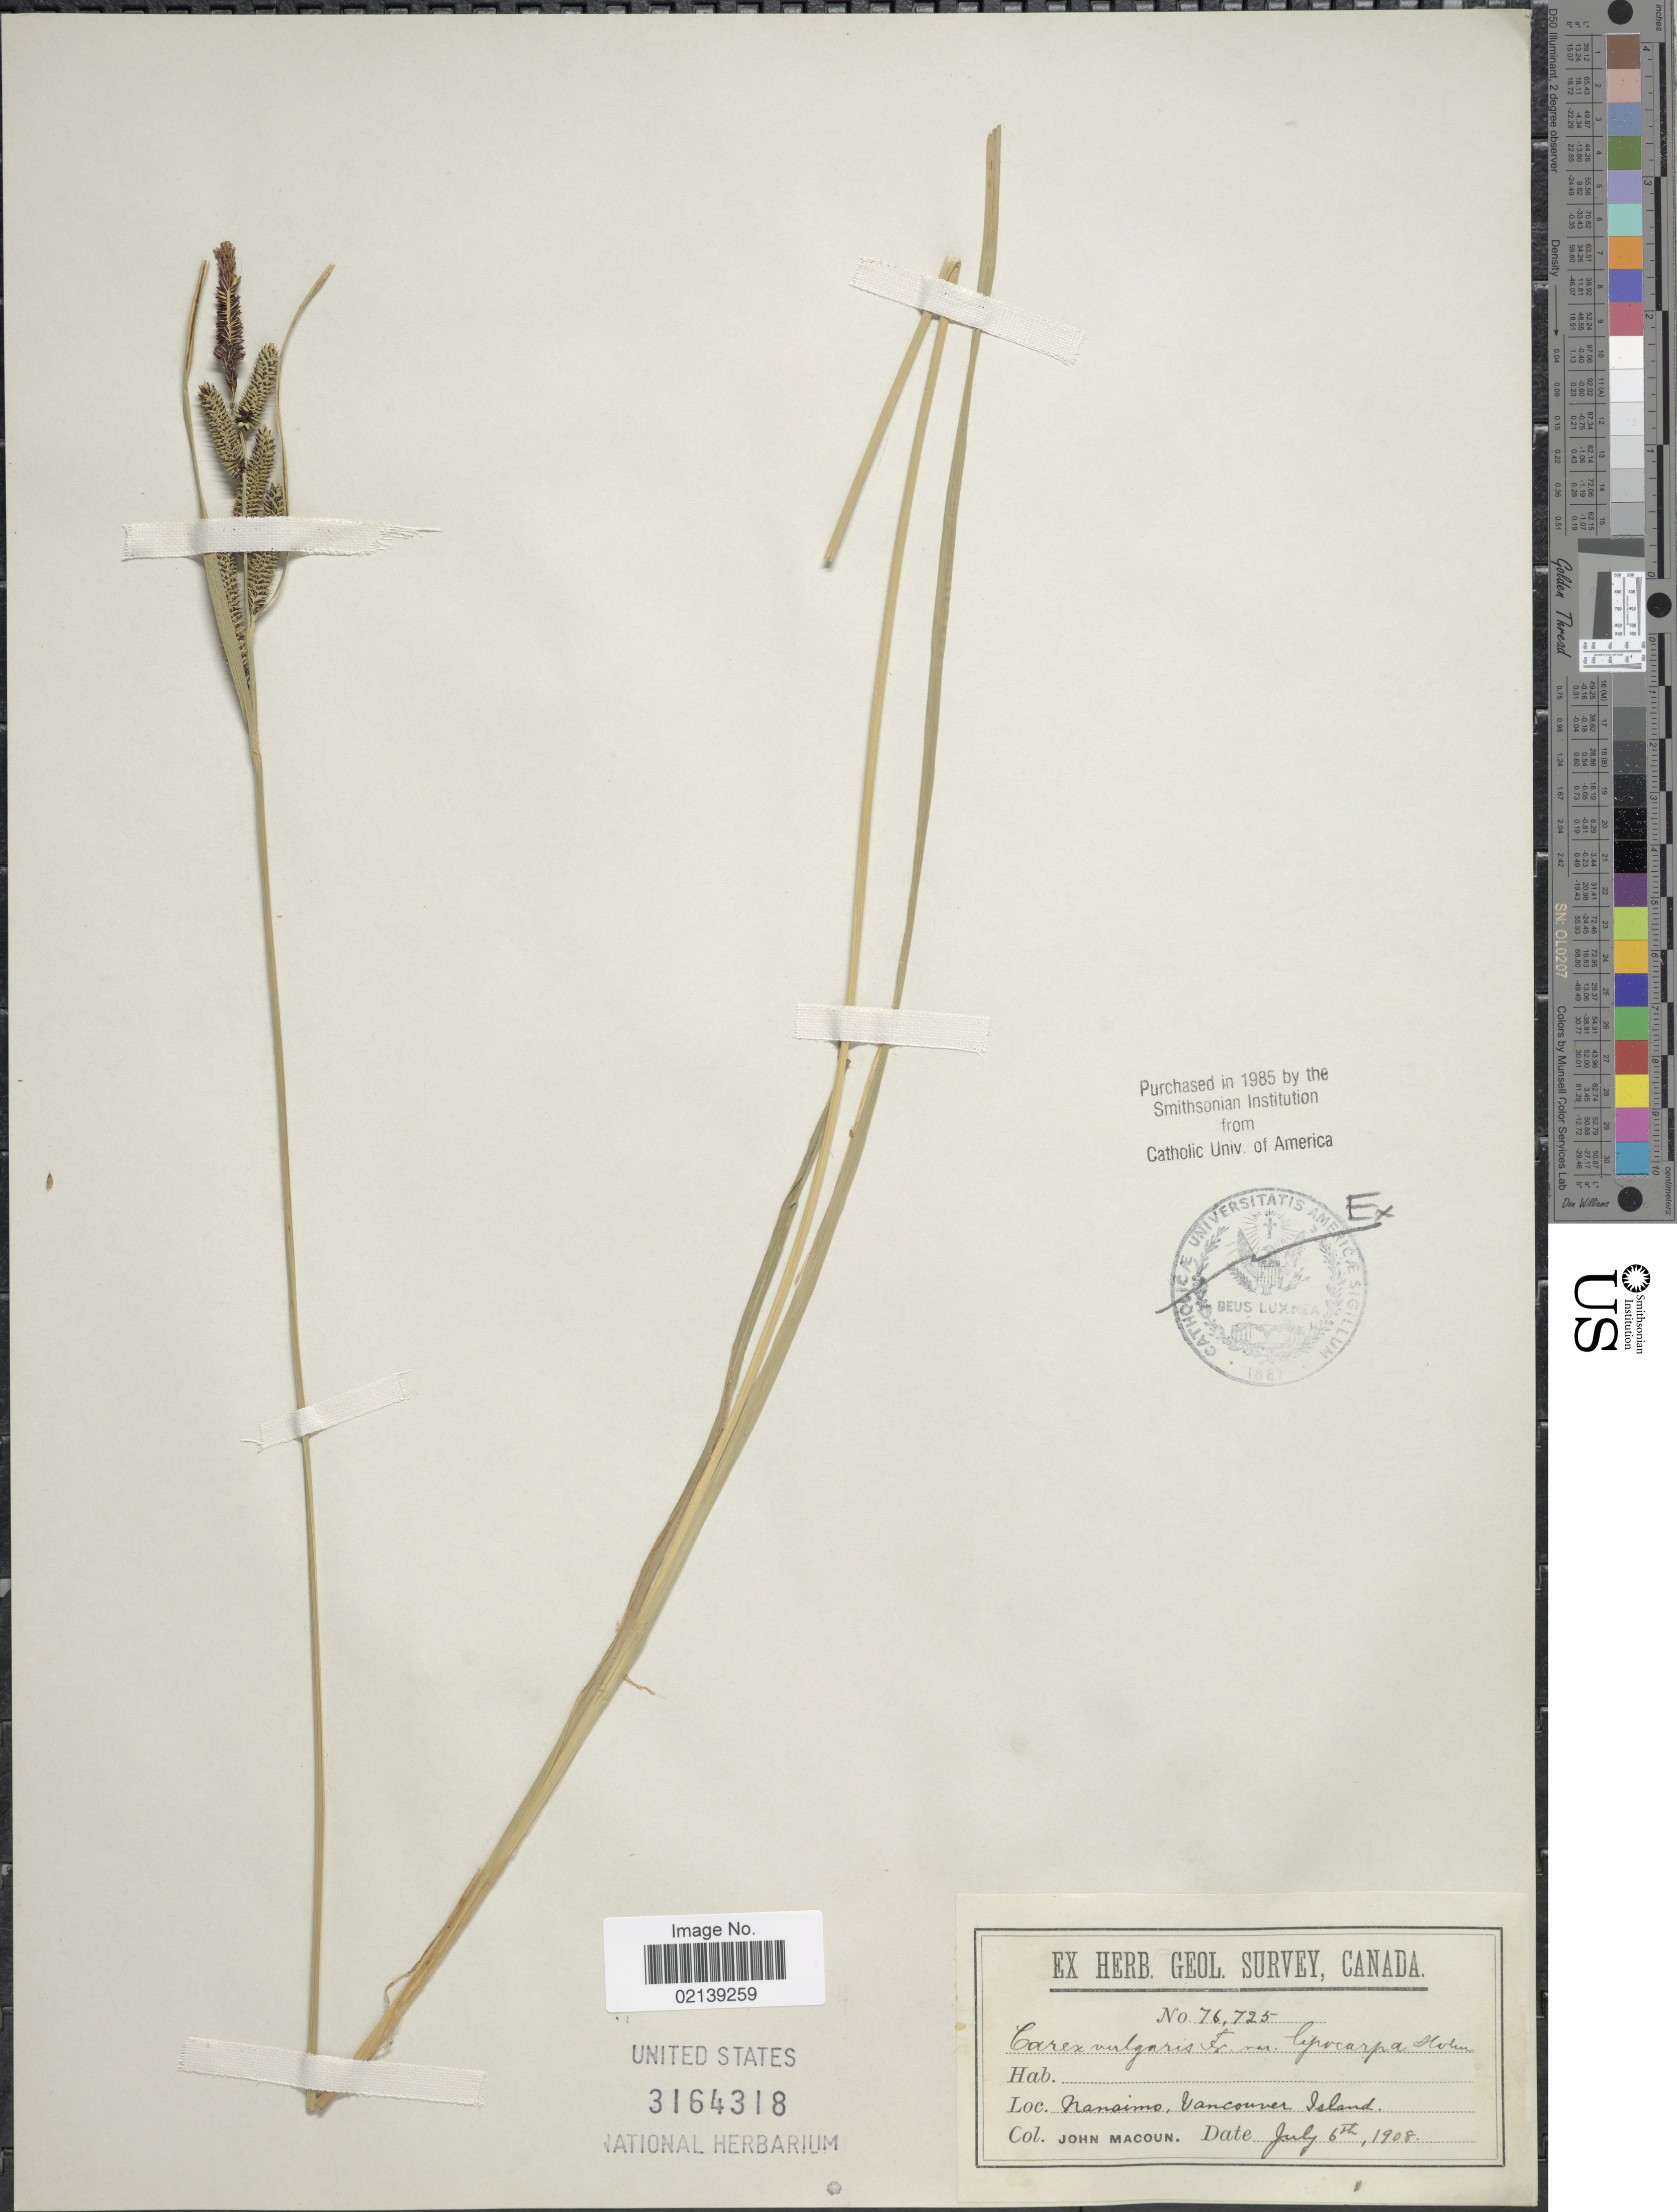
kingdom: Plantae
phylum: Tracheophyta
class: Liliopsida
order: Poales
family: Cyperaceae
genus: Carex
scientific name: Carex kelloggii var. kelloggii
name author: W. Boott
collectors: J. Macoun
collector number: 76725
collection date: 1908-07-06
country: Canada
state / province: British Columbia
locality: Nanimo, Vancouver Island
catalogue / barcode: US 3164318